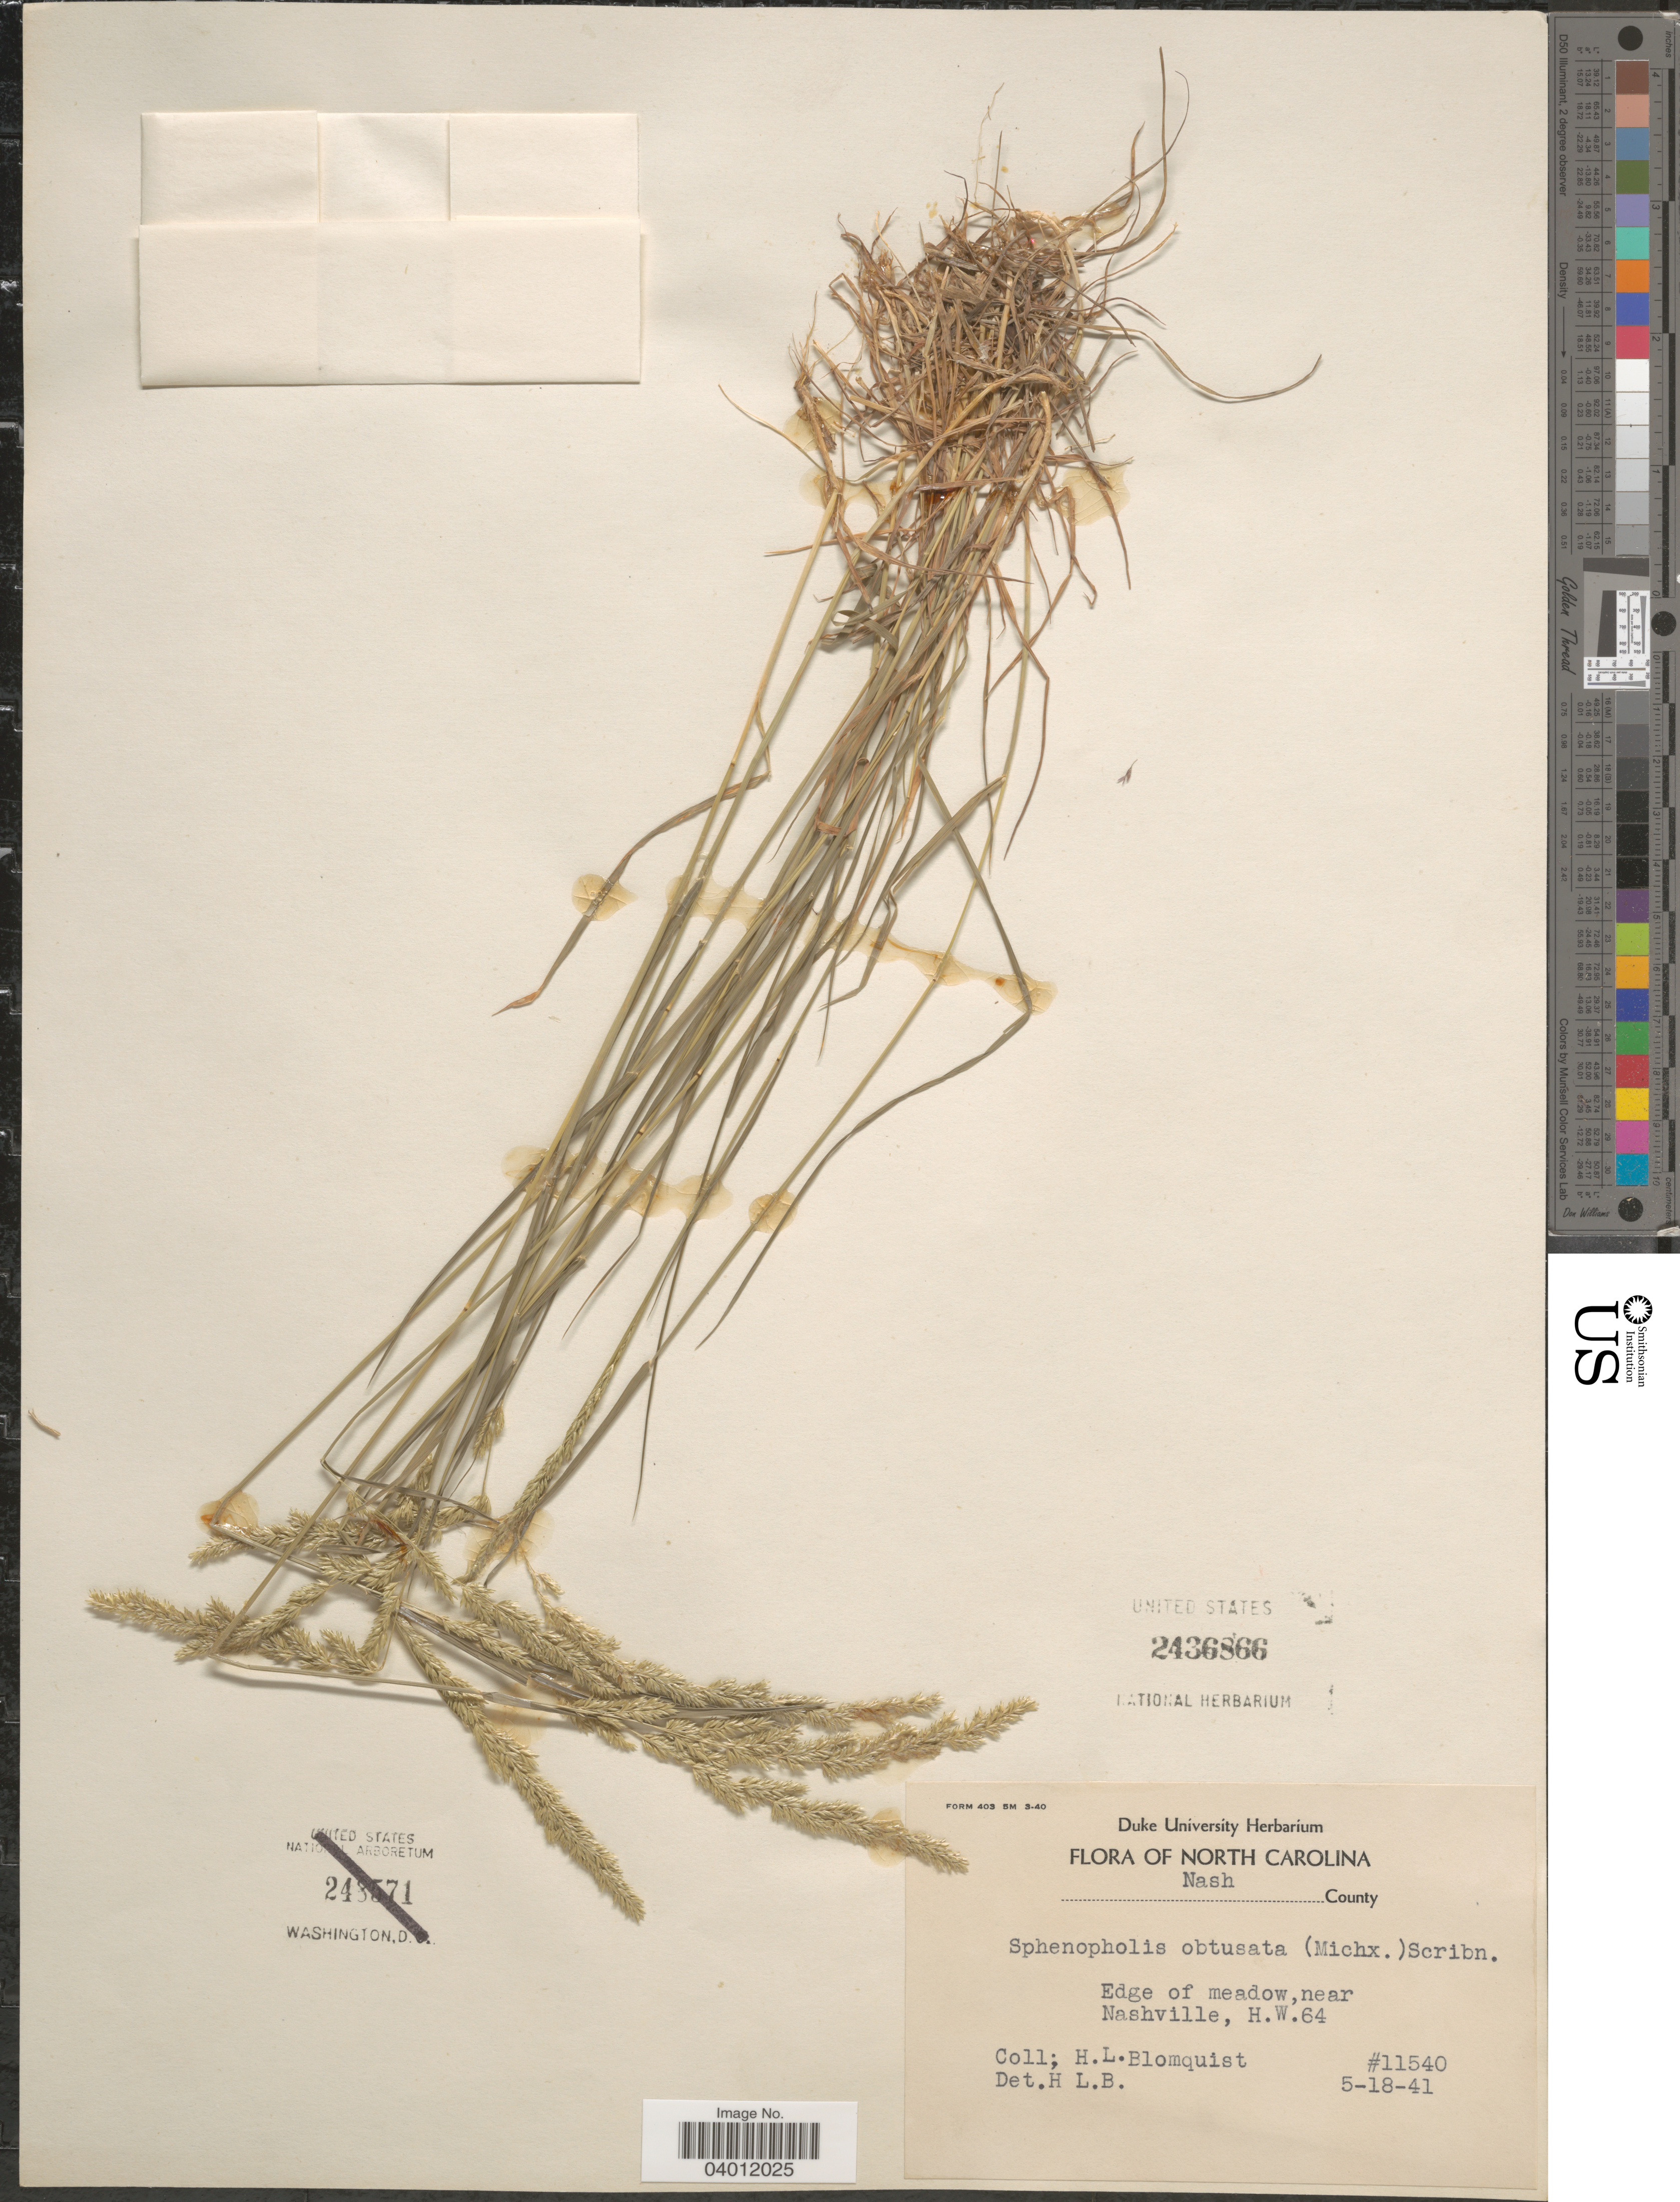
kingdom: Plantae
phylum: Tracheophyta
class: Liliopsida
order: Poales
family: Poaceae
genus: Sphenopholis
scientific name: Sphenopholis obtusata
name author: (Michx.) Scribn.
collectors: H. Blomquist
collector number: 11540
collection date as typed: Transcribed d/m/y: 18/5/41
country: United States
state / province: North Carolina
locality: Nash County. Near Nashville, H.W. 64.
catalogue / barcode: US 2436866